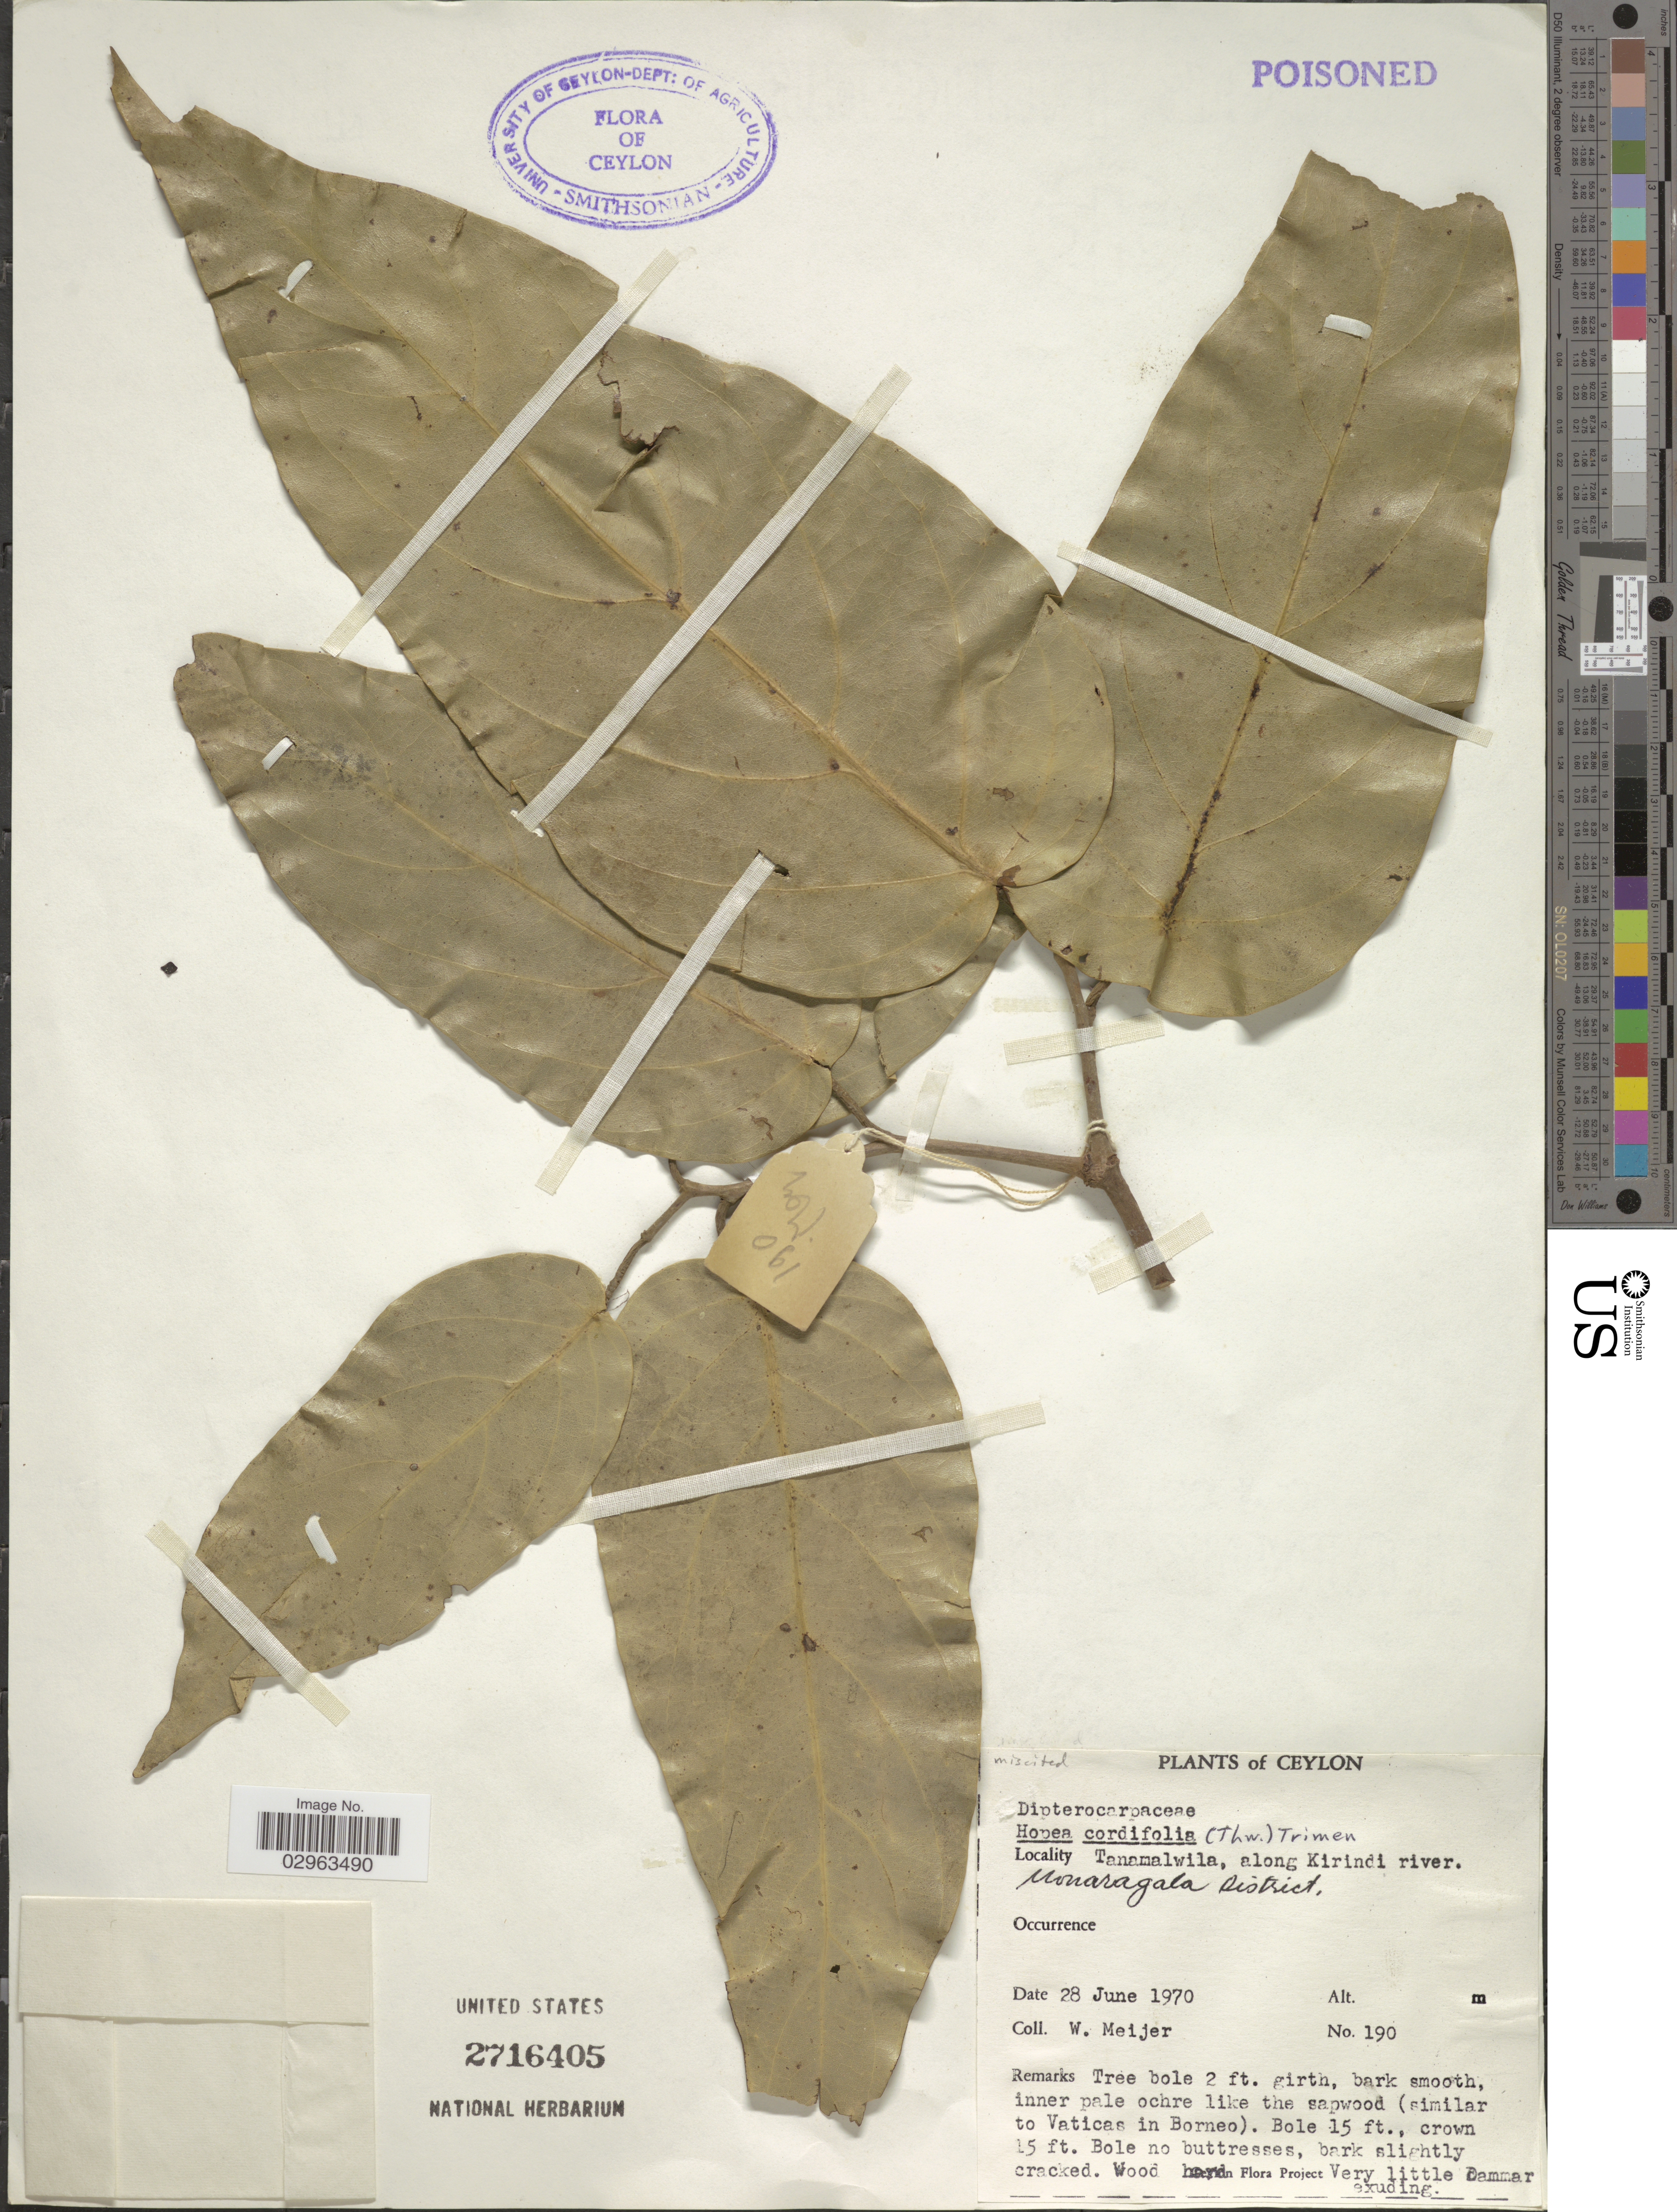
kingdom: Plantae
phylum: Tracheophyta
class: Magnoliopsida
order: Malvales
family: Dipterocarpaceae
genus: Hopea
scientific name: Hopea cordifolia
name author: Trimen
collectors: W. Meijer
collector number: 190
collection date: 1970-06-28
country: Sri Lanka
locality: Ceylon. Tanamalwila, along Kirindi river. Monaragala District.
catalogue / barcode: US 2716405